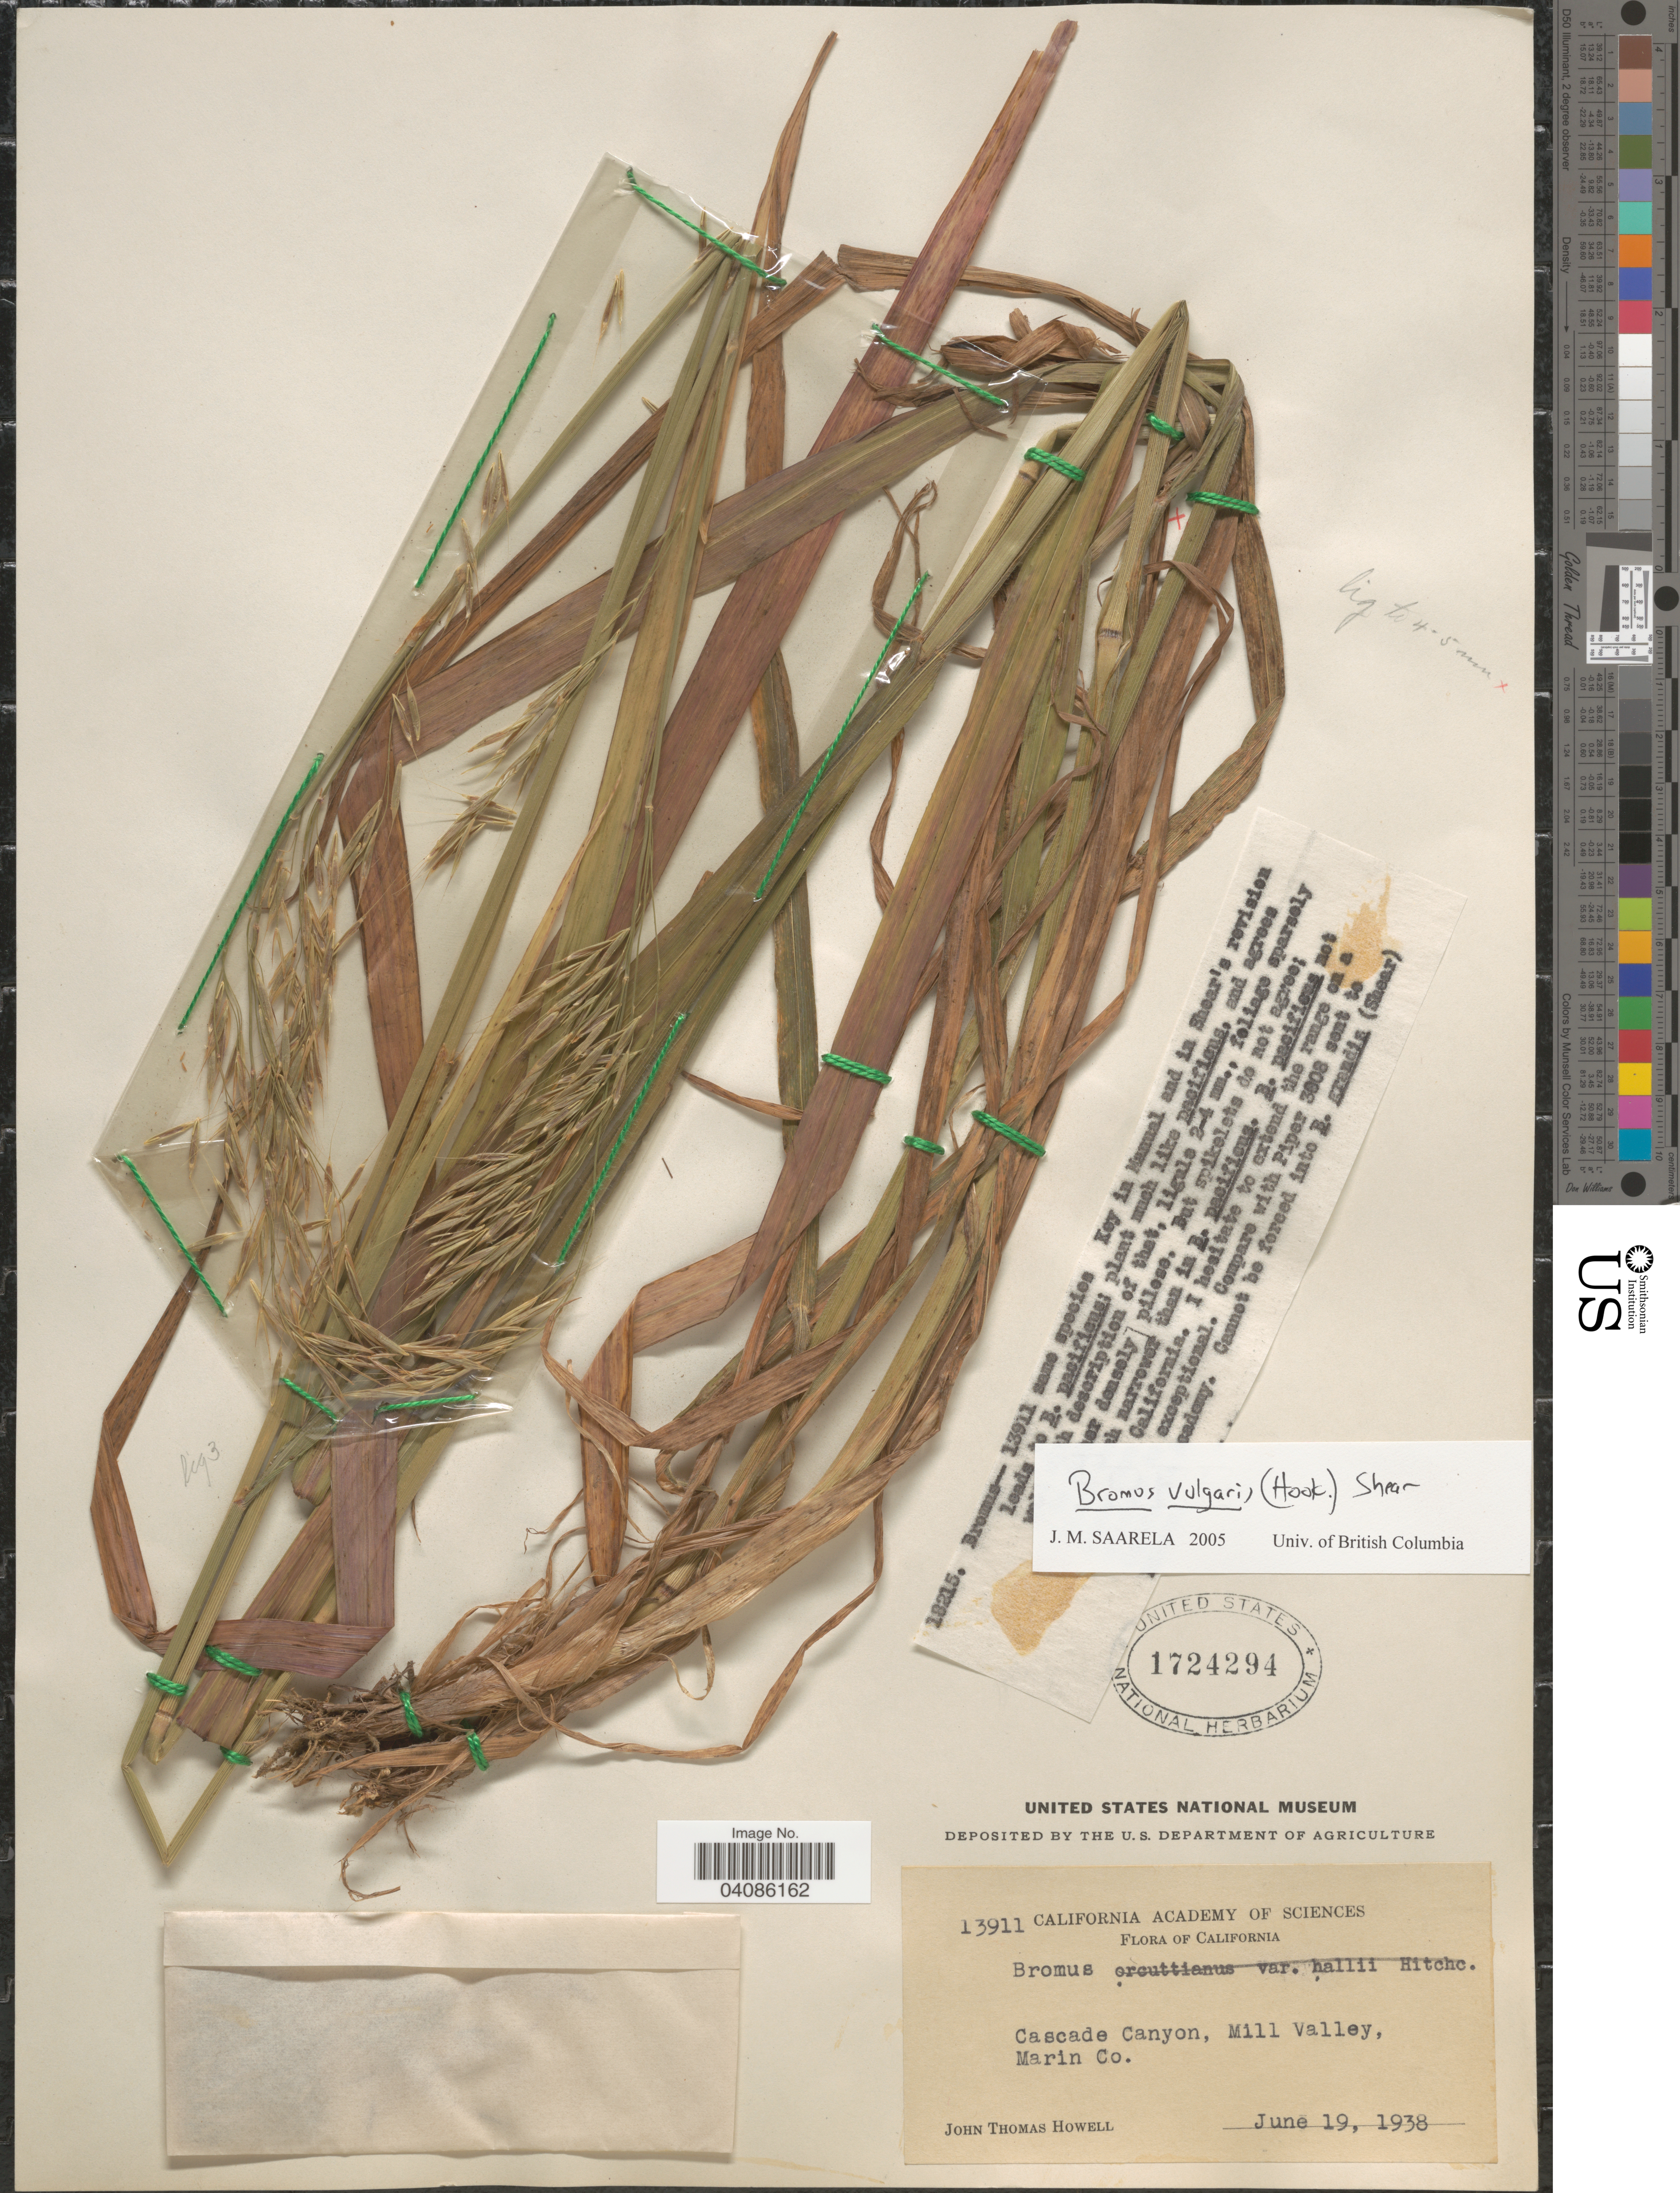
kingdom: Plantae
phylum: Tracheophyta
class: Liliopsida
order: Poales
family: Poaceae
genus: Bromus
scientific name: Bromus texensis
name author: (Shear) Hitchc.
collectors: J. T. Howell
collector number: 13911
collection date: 1938-06-19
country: United States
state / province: California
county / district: Marin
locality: Cascade Canyon, Mill Valley, Marin Co.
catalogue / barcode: US 1724294